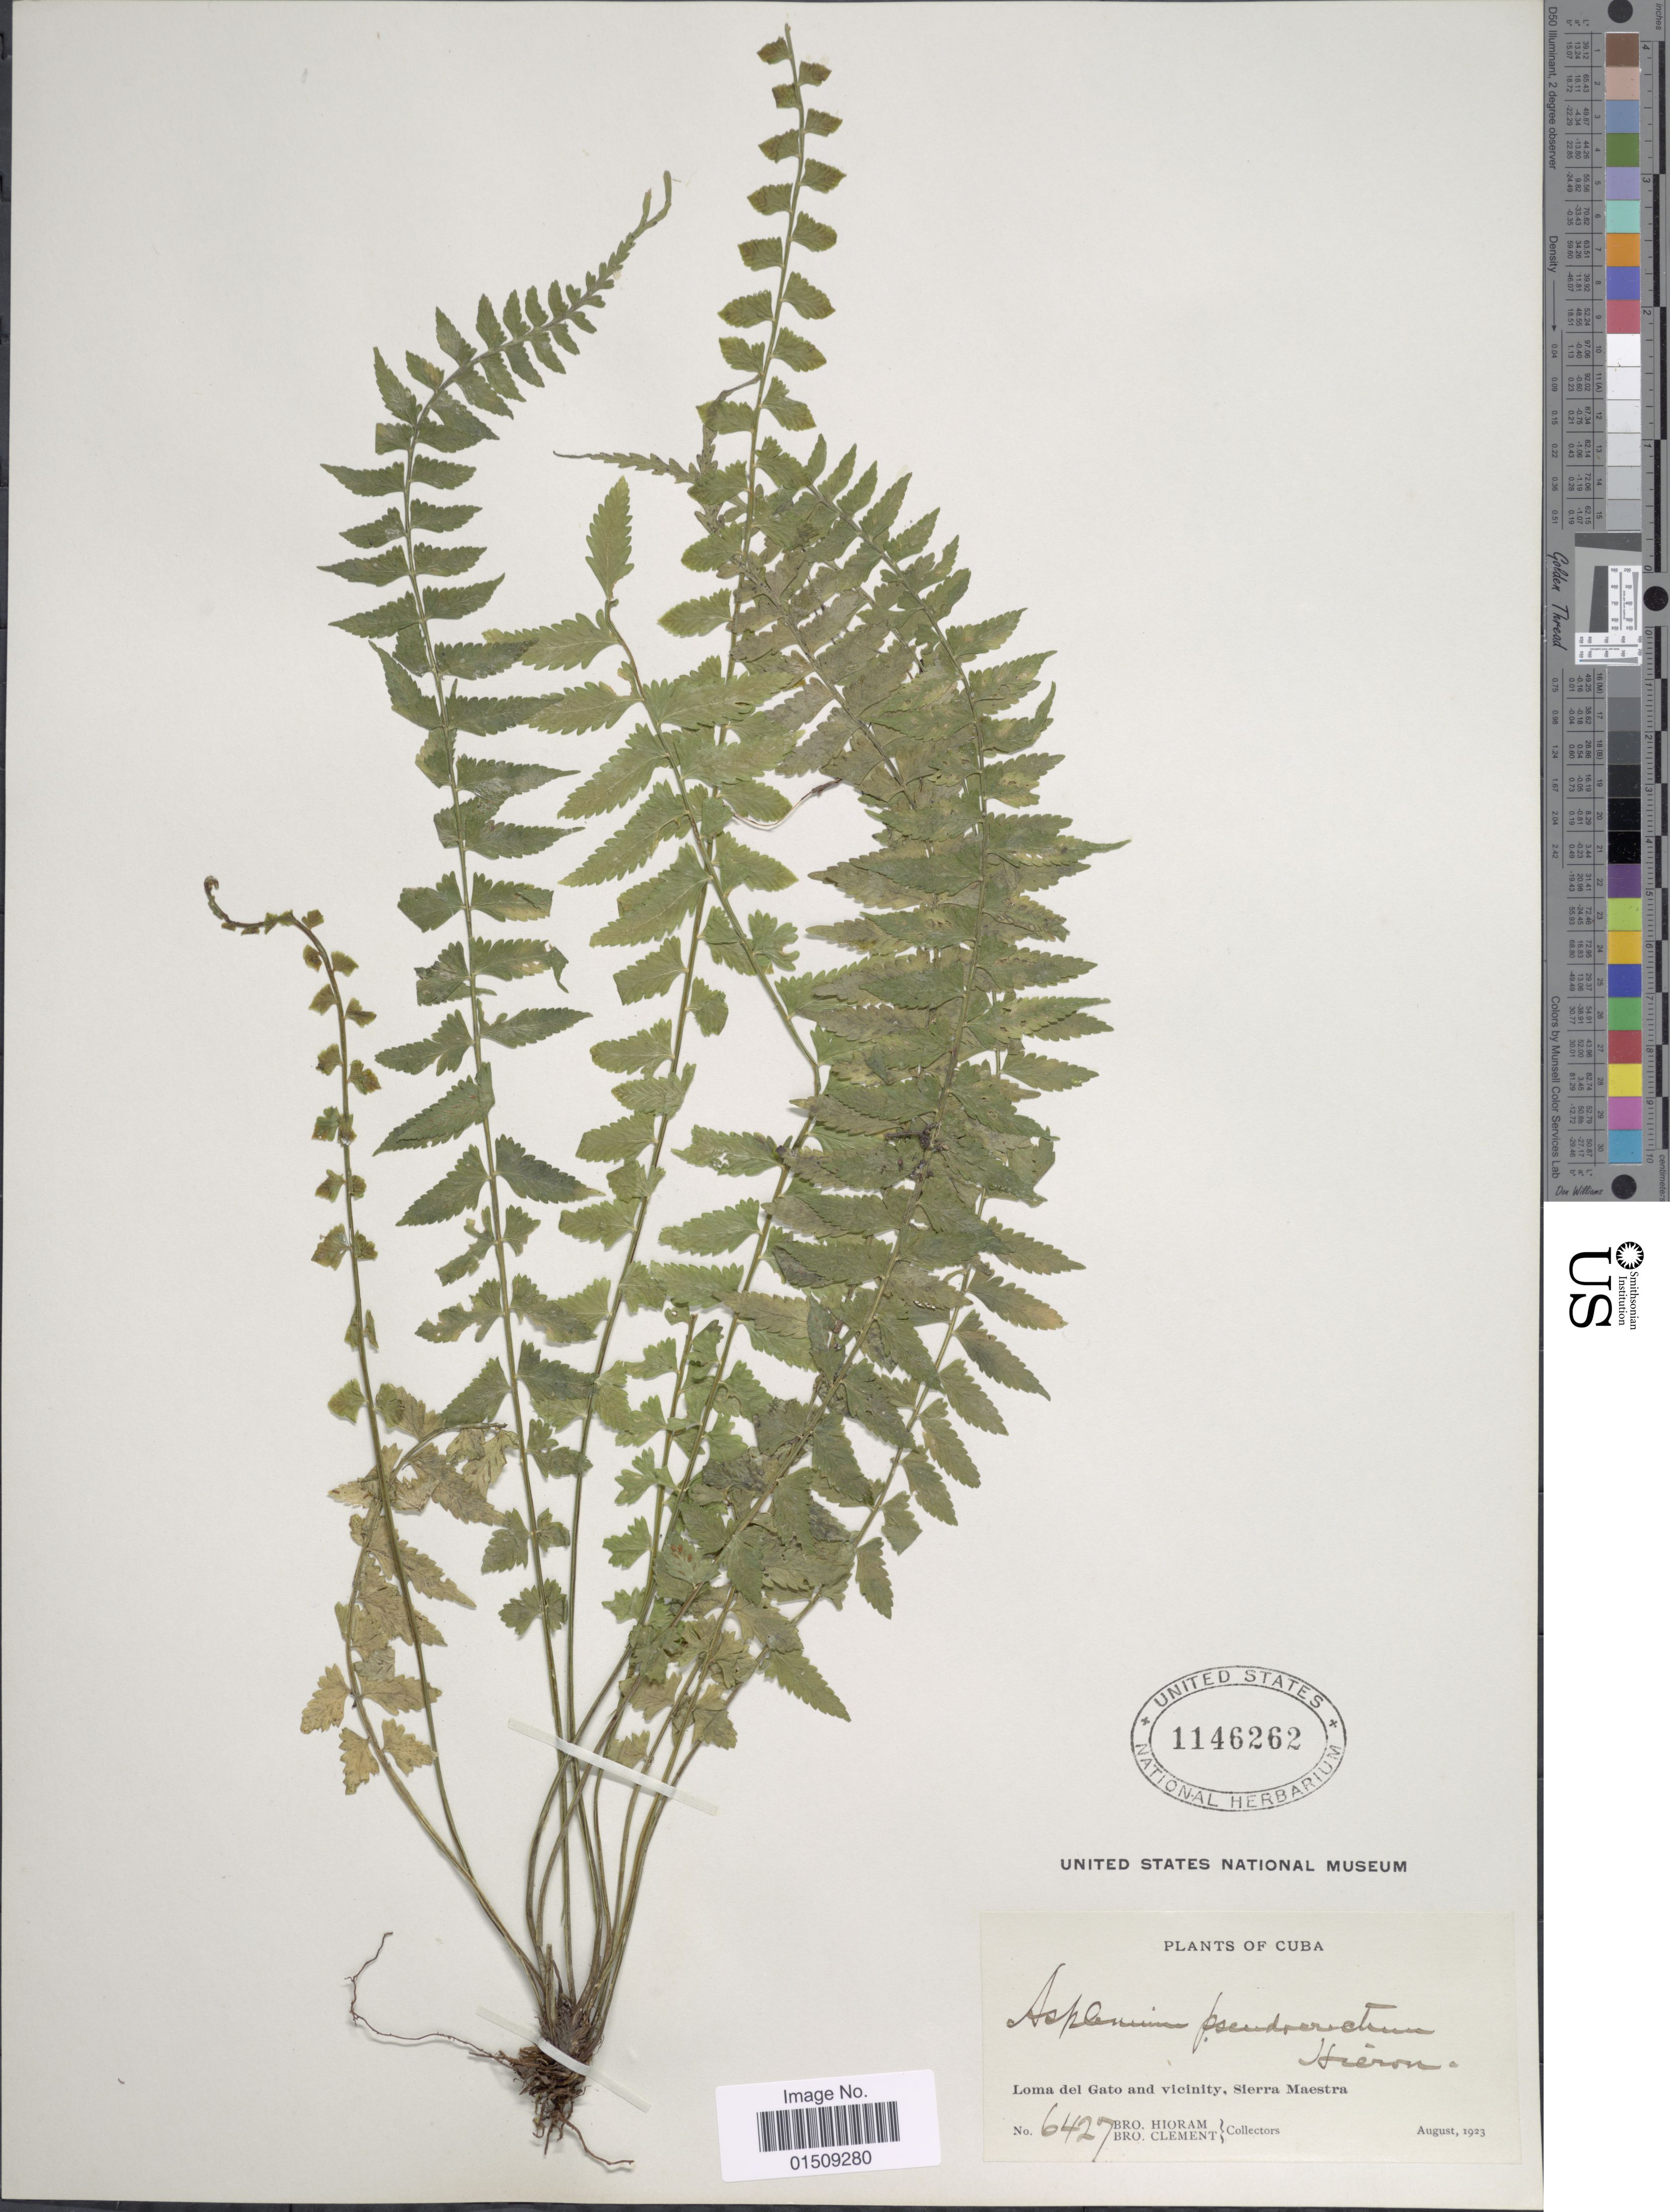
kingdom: Plantae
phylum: Tracheophyta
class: Polypodiopsida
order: Polypodiales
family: Aspleniaceae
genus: Asplenium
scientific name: Asplenium pteropus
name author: Kaulf.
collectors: Bro. Hioram & B. Clement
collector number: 6427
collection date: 1923-08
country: Cuba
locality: Loma del Gato and vicinity, Sierra Maestra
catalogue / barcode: US 1146262